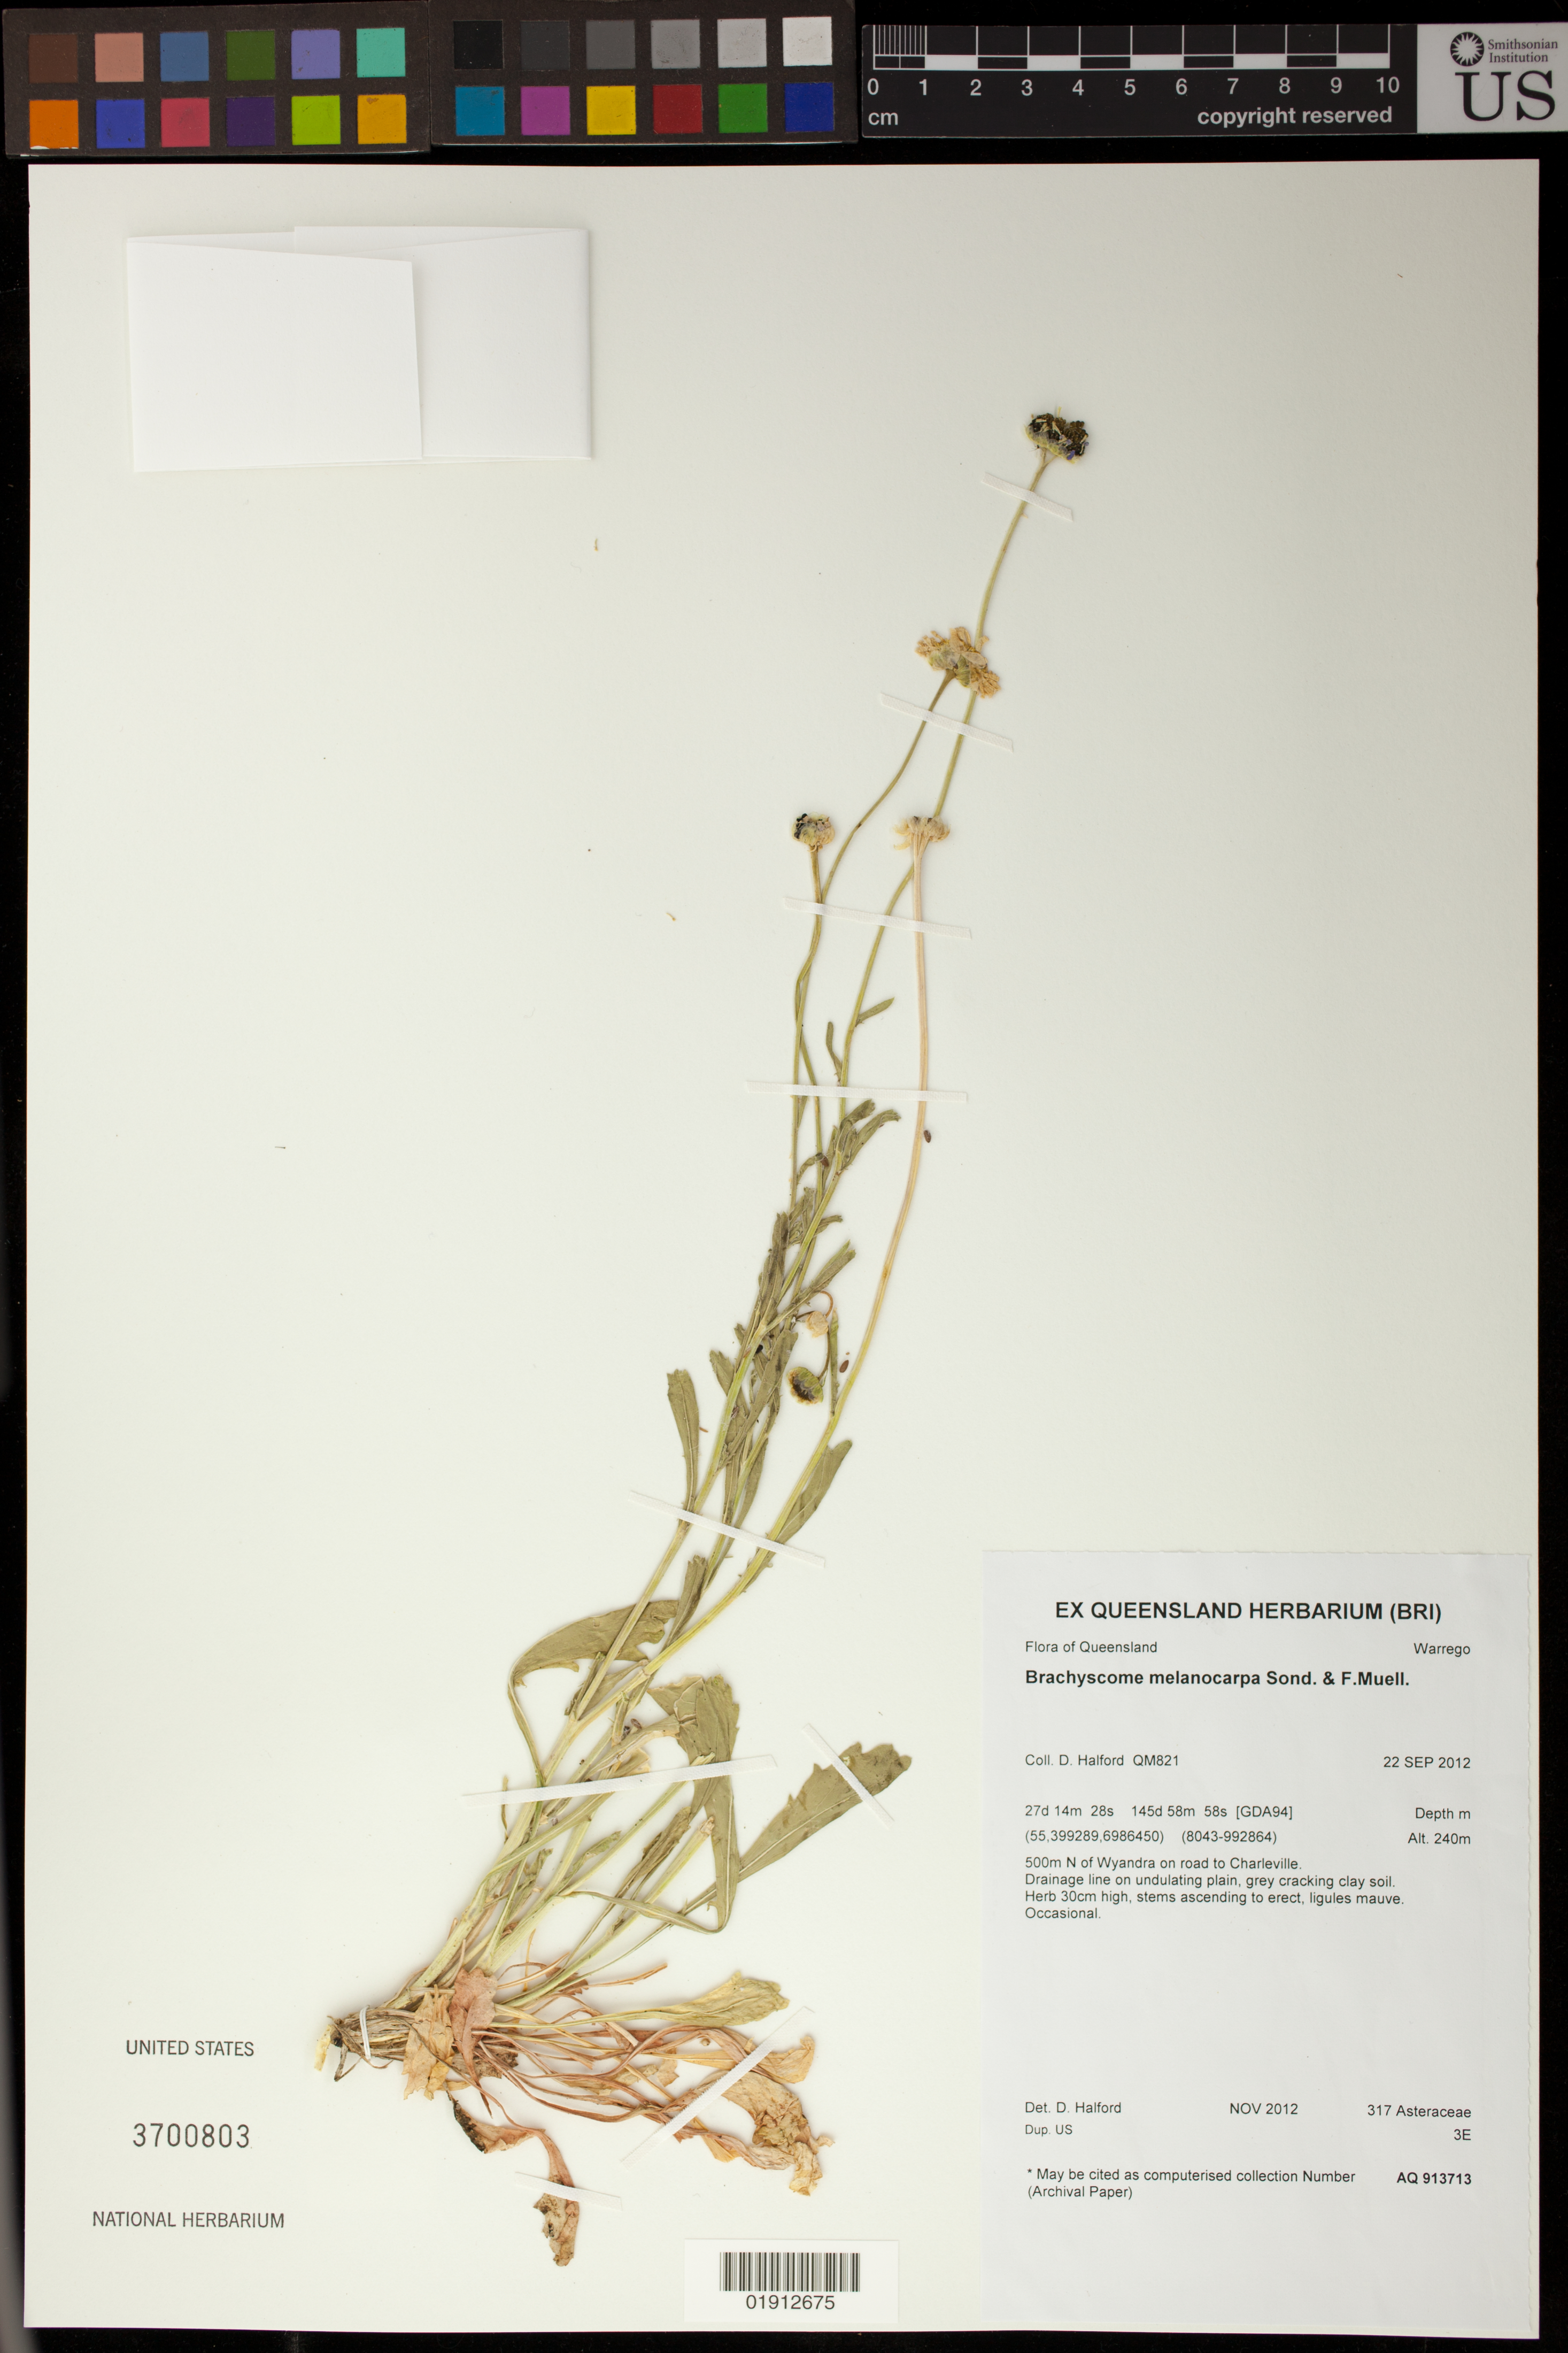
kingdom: Plantae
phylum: Tracheophyta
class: Magnoliopsida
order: Asterales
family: Asteraceae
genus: Brachyscome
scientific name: Brachyscome melanocarpa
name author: Sond. & F. Muell.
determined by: Halford, D. A.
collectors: D. A. Halford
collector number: QM821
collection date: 2012-09-22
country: Australia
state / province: Queensland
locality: Warrego, 500 m N of Wyandra on road to Charleville.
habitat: Drainage line on undulating plain, grey cracking clay soil.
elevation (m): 240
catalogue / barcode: US 3700803